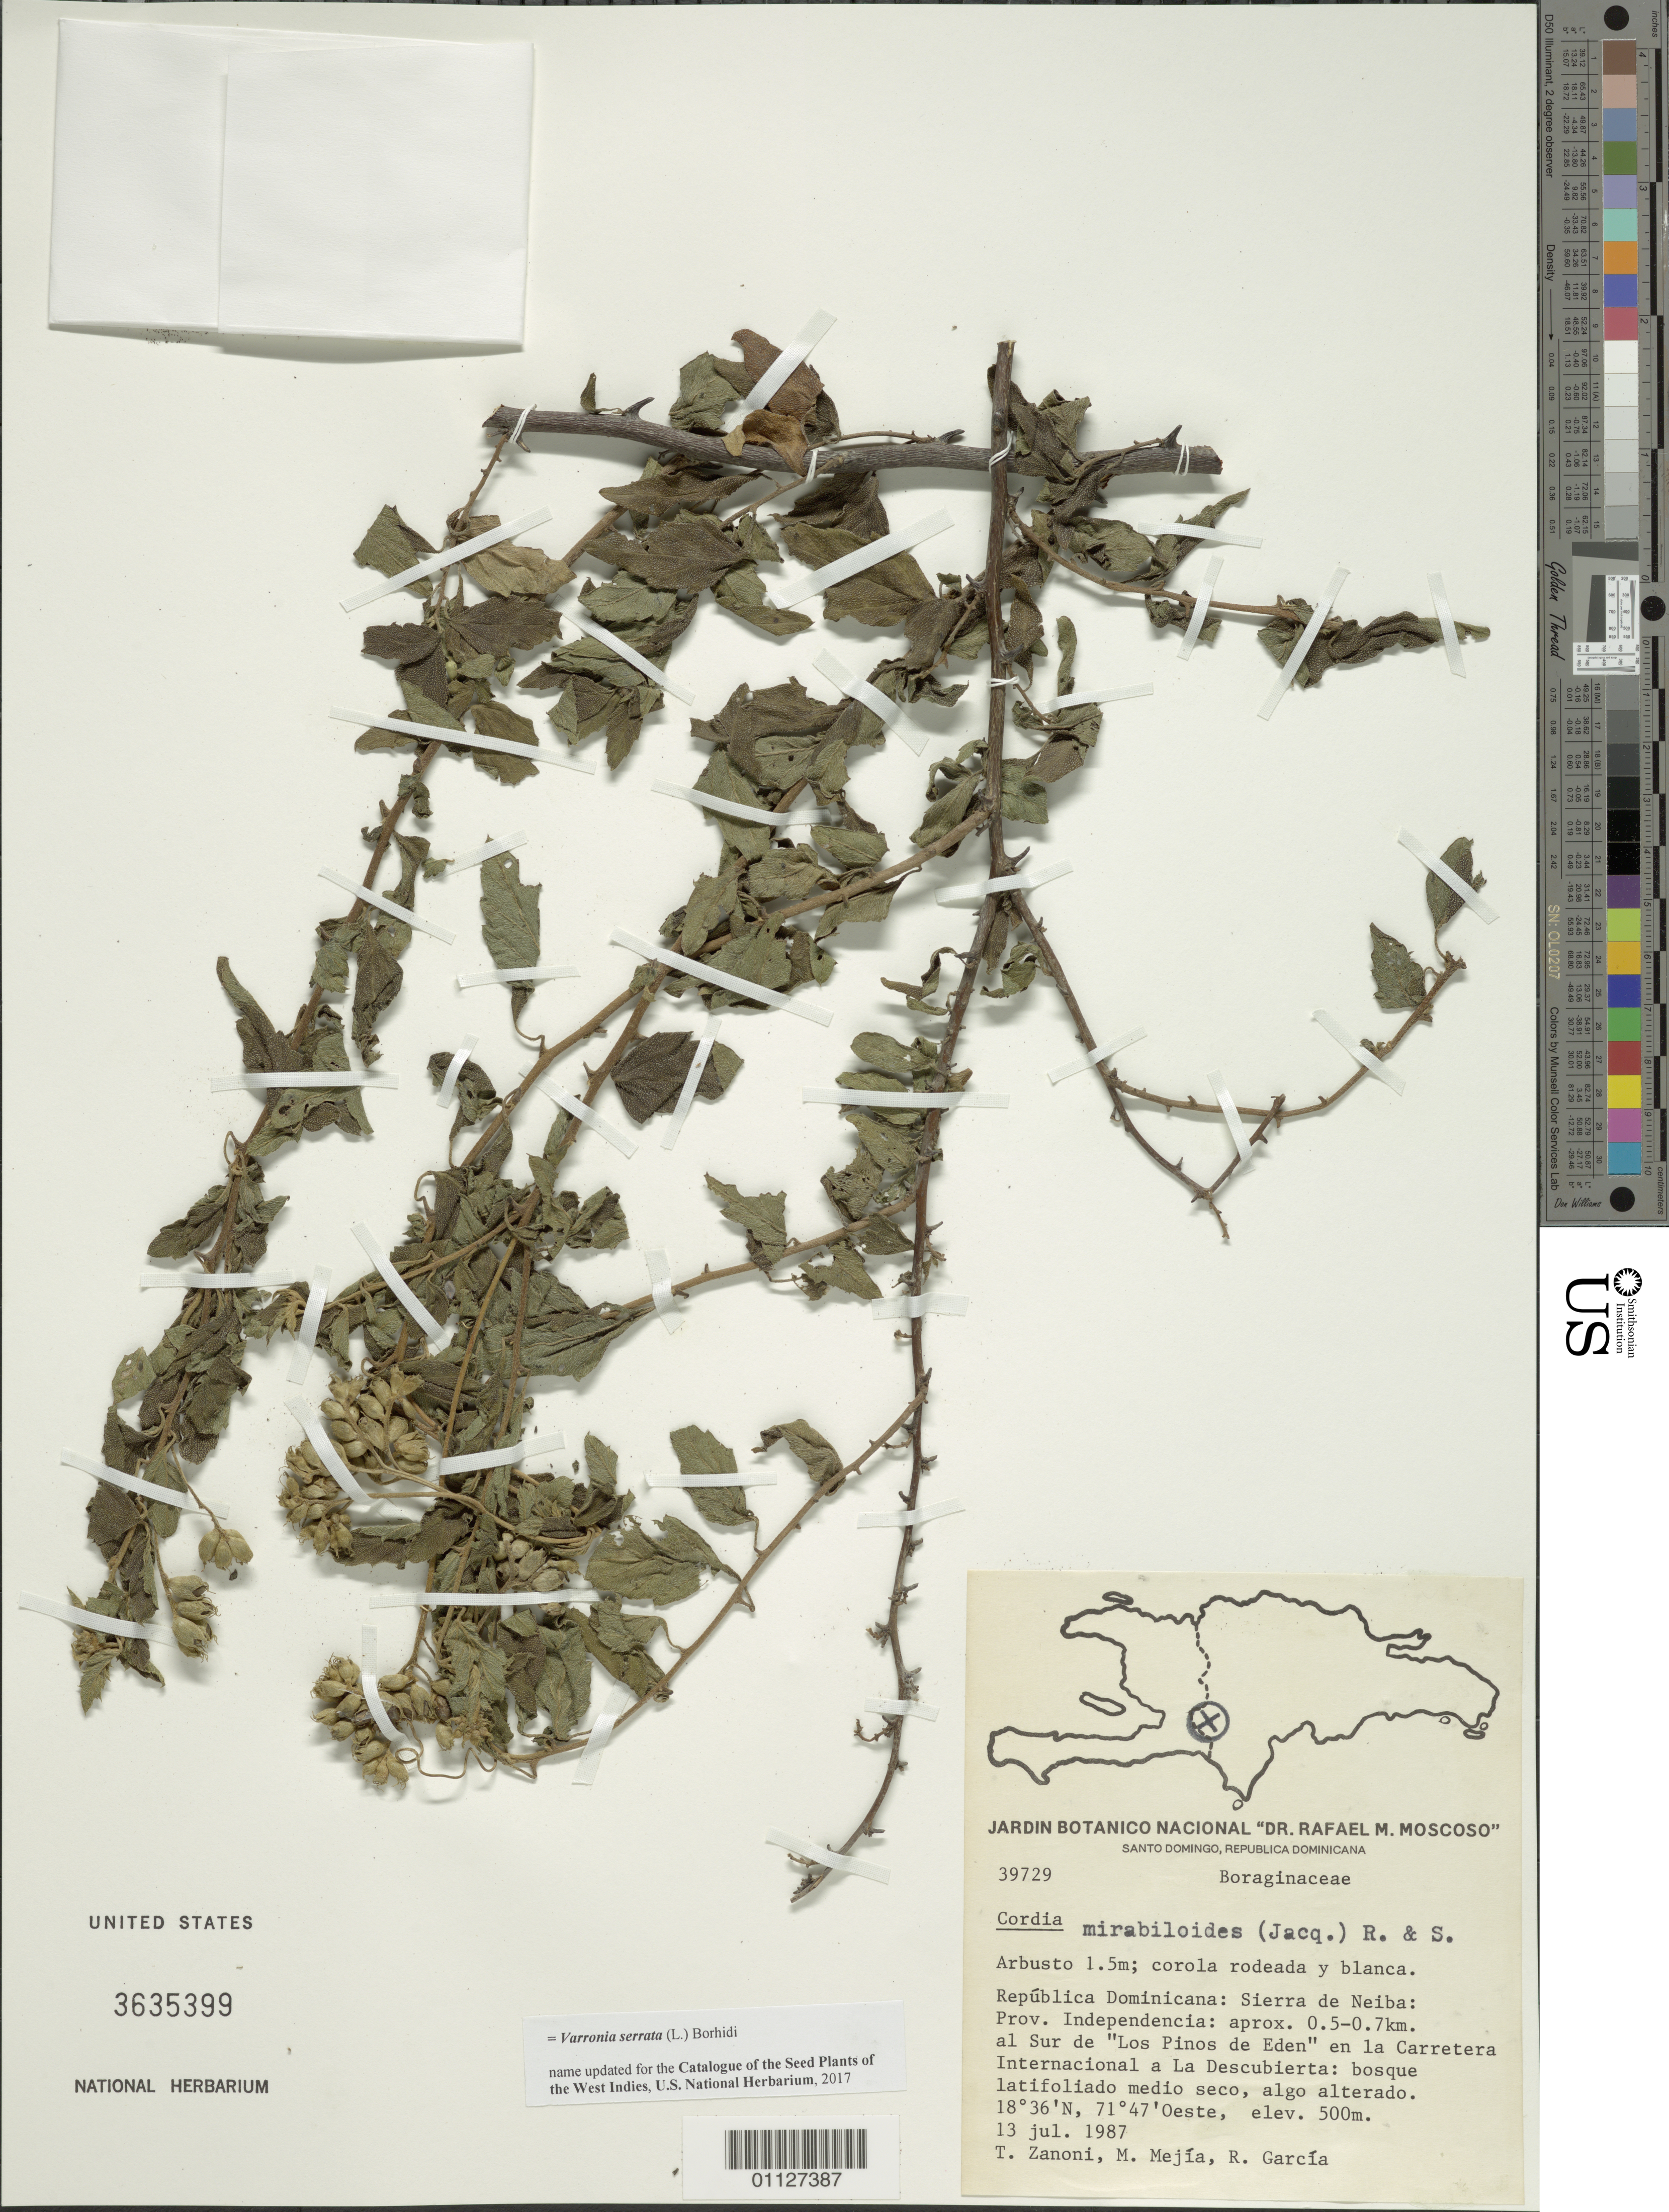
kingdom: Plantae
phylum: Tracheophyta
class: Magnoliopsida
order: Boraginales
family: Cordiaceae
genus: Varronia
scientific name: Varronia serrata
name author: (L.) Borhidi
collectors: T. A. Zanoni, M. Mejia & R. G. García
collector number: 39729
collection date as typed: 13 Jul 1987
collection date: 1987-07-13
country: Dominican Republic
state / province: San Juan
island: Hispaniola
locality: Sierra de Neiba: approx. 0.5-0.7 km S de "Los Pinos de Eden" en la Carreterra Internacional a La Descubierta: bosque latifoliado medio seco, algo alterado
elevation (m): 500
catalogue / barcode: US 3635399